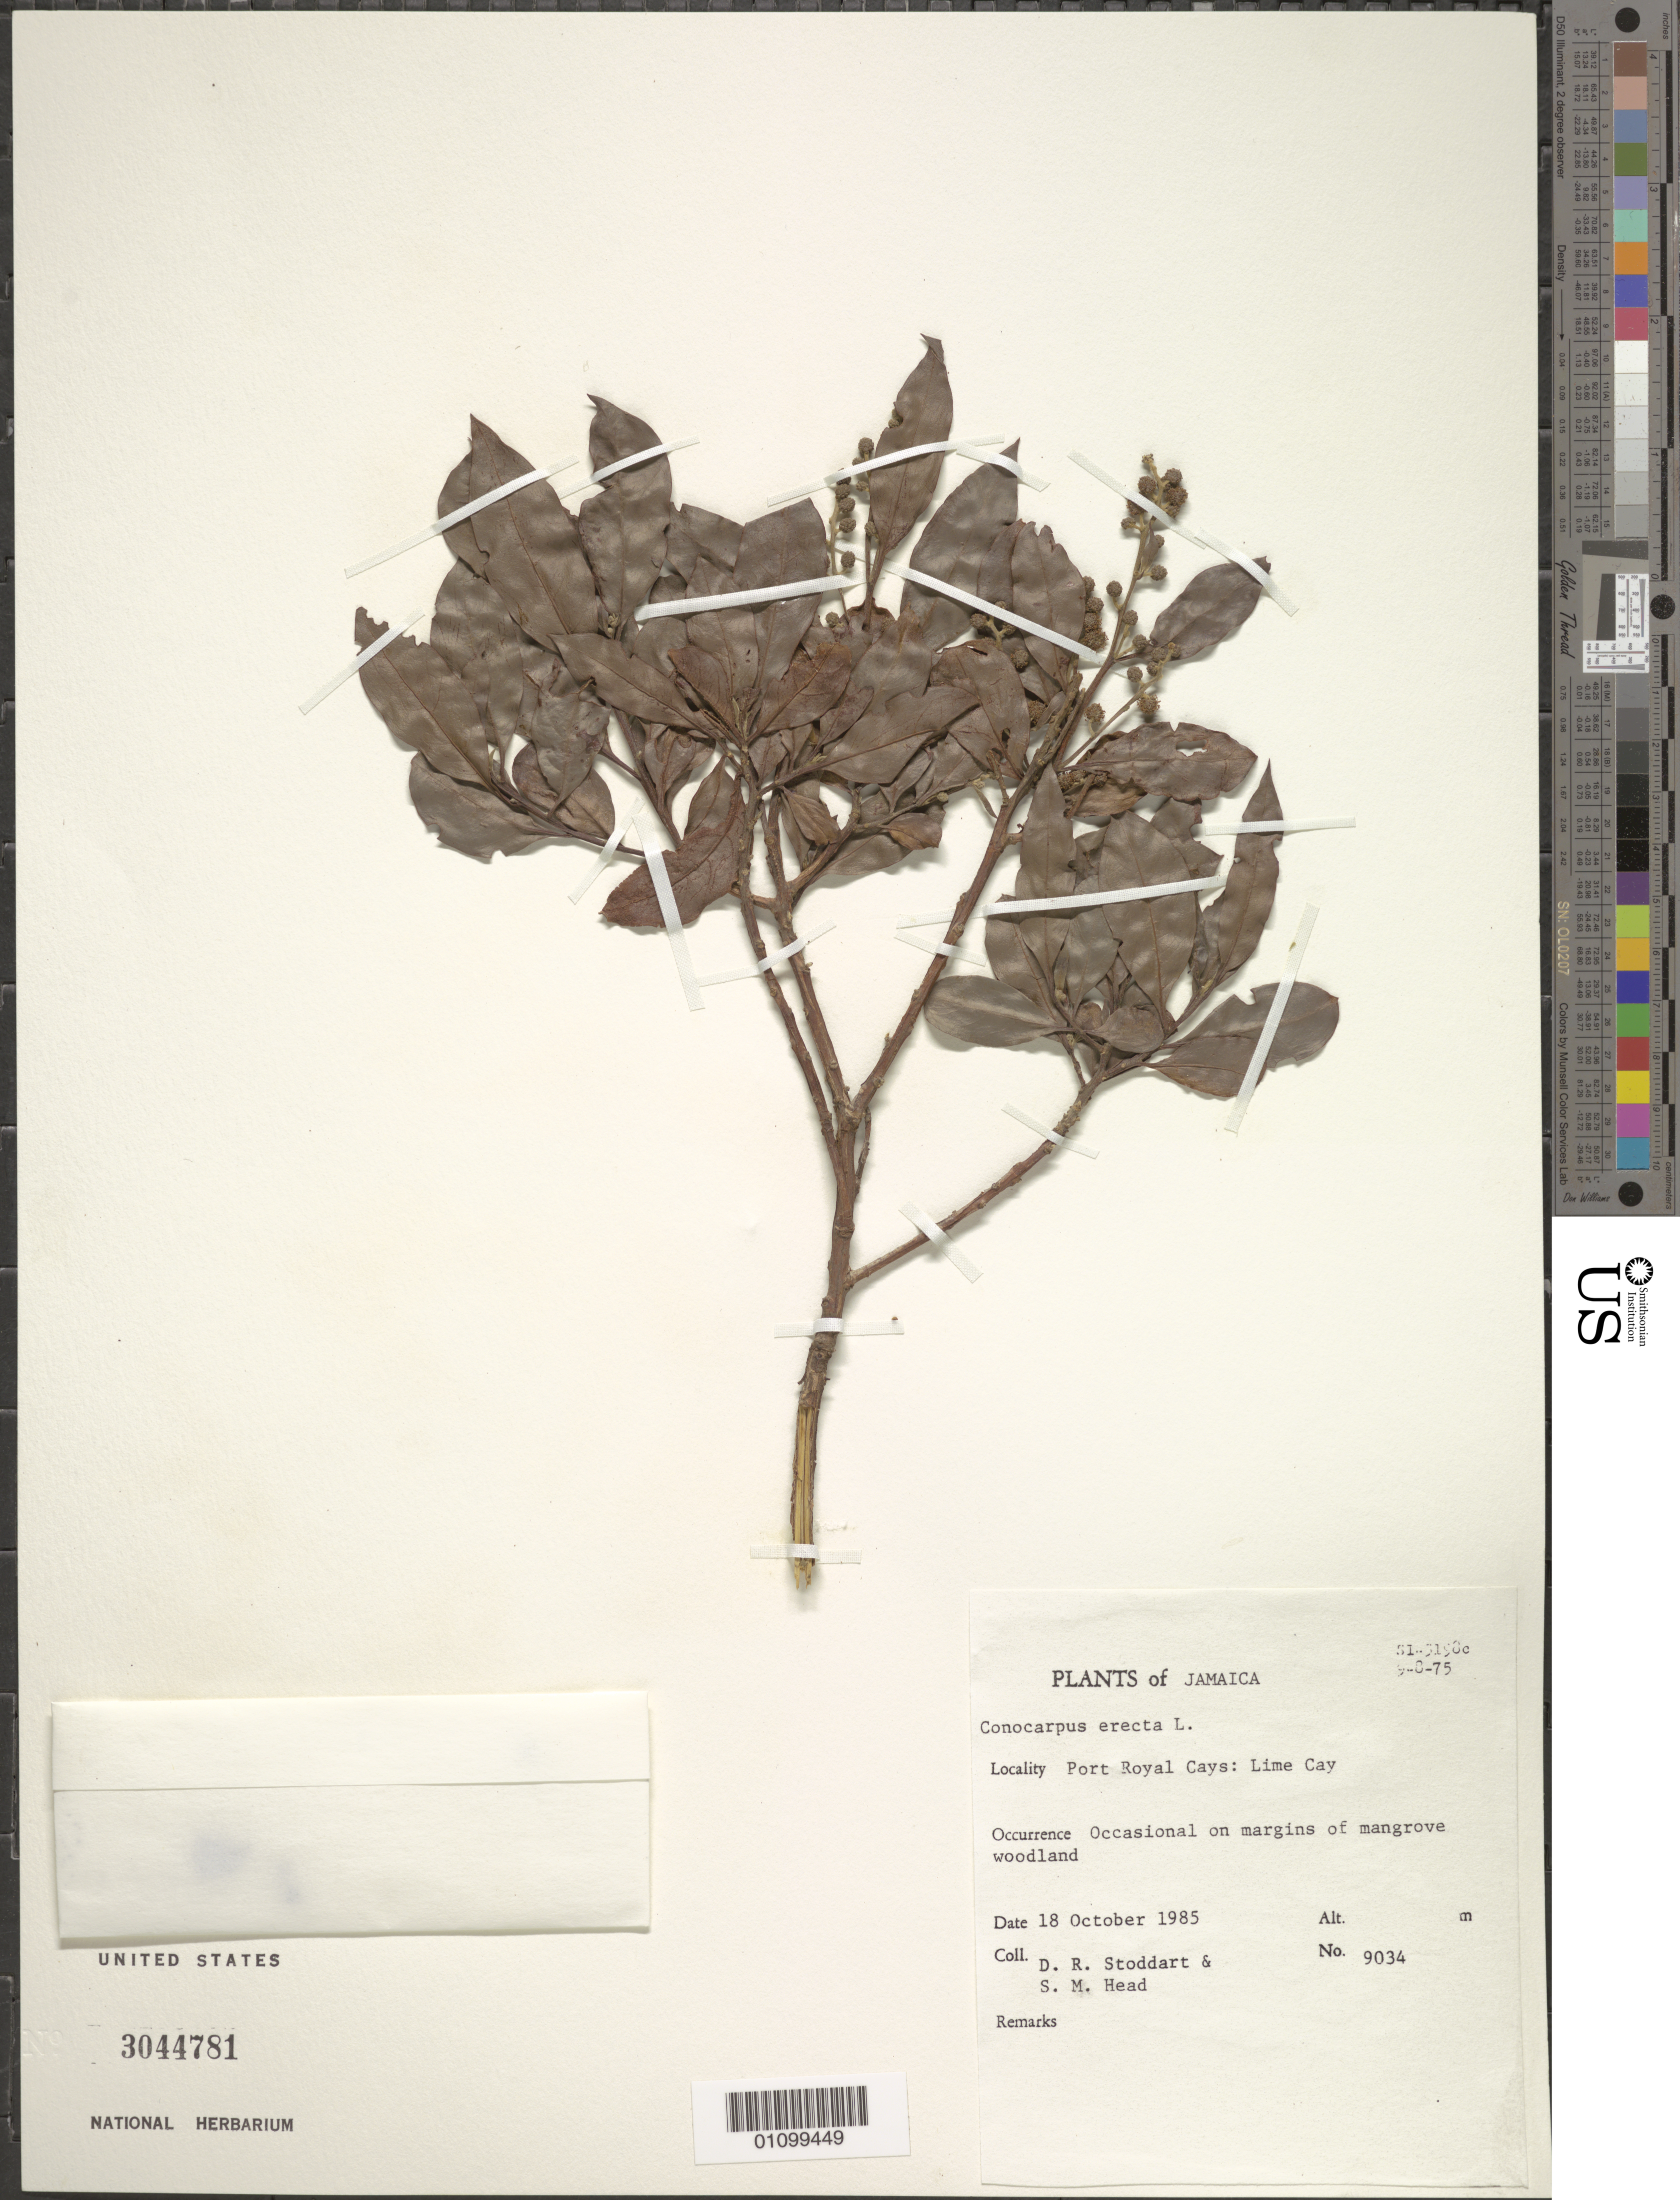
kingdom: Plantae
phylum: Tracheophyta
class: Magnoliopsida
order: Myrtales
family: Combretaceae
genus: Conocarpus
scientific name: Conocarpus erectus var. erectus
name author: L.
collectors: D. R. Stoddart & S. Head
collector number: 9034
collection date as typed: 18 Oct 1985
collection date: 1985-10-18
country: Jamaica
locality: Port Royal Cays: Lime Cay.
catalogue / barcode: US 3044781